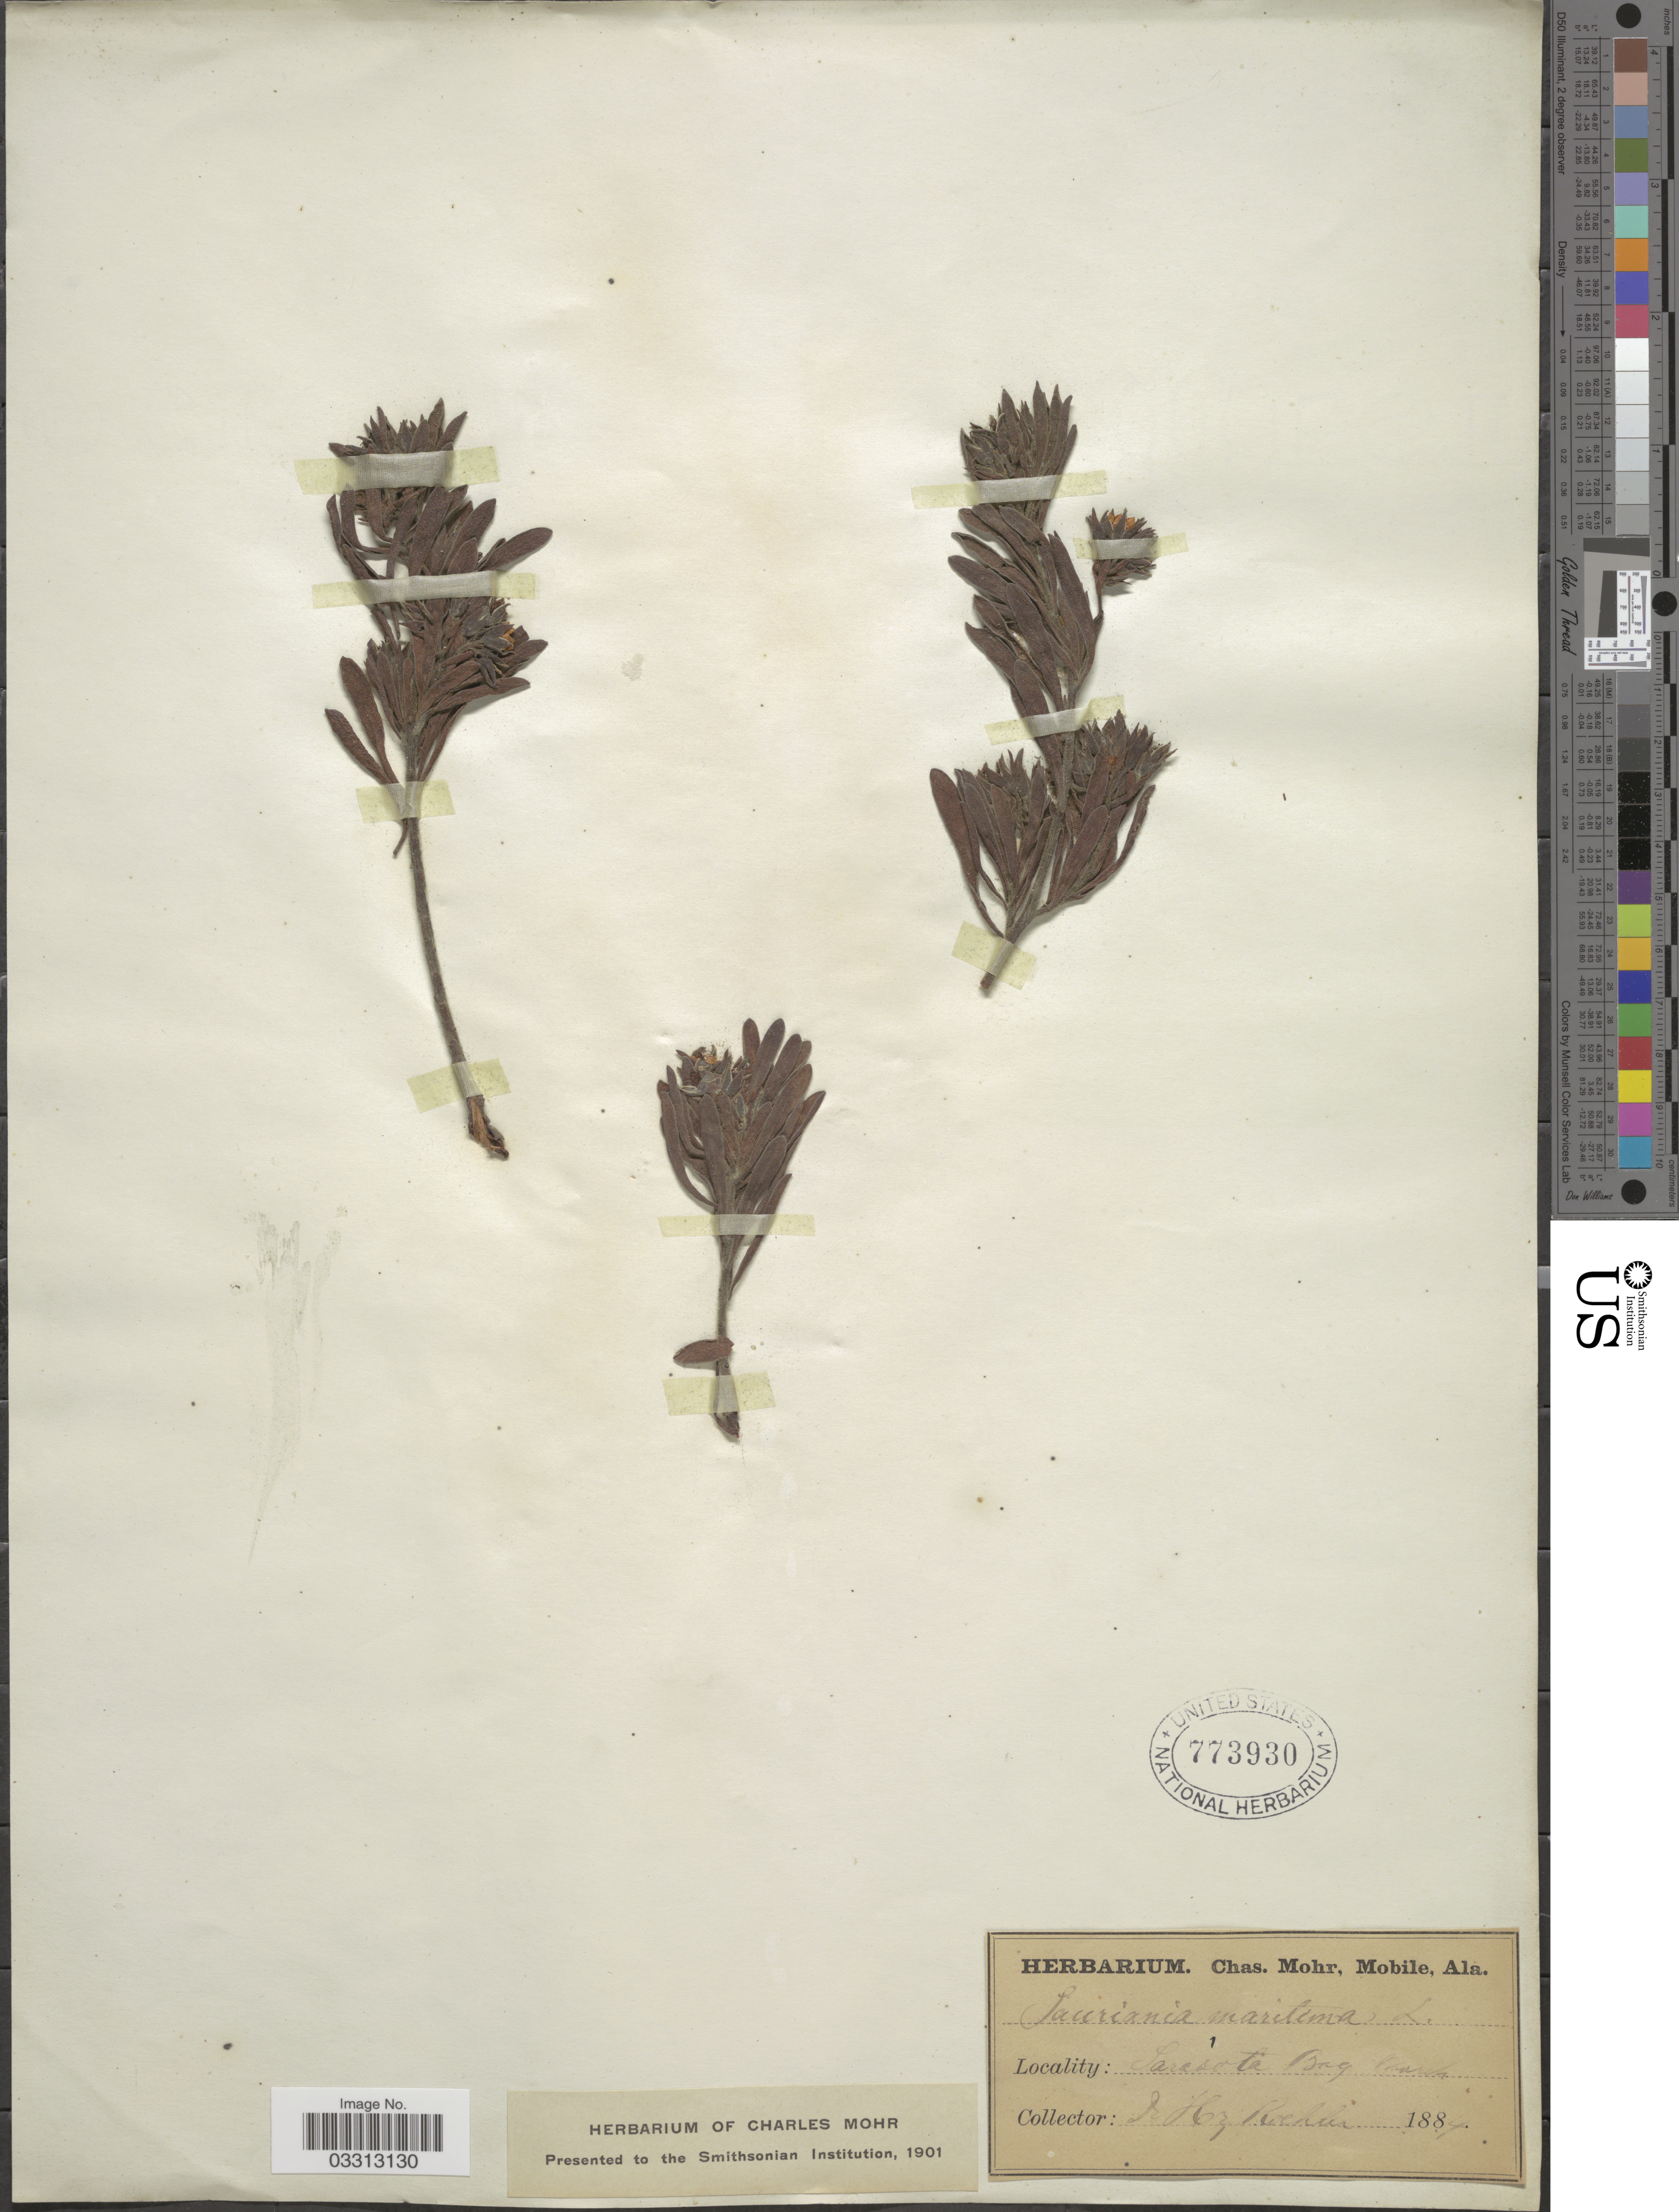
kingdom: Plantae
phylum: Tracheophyta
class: Magnoliopsida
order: Fabales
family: Surianaceae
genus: Suriana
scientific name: Suriana maritima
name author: L.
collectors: H. Roehler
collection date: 1884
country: United States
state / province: Washington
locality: Sarasota Bay Wash.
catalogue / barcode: US 773930